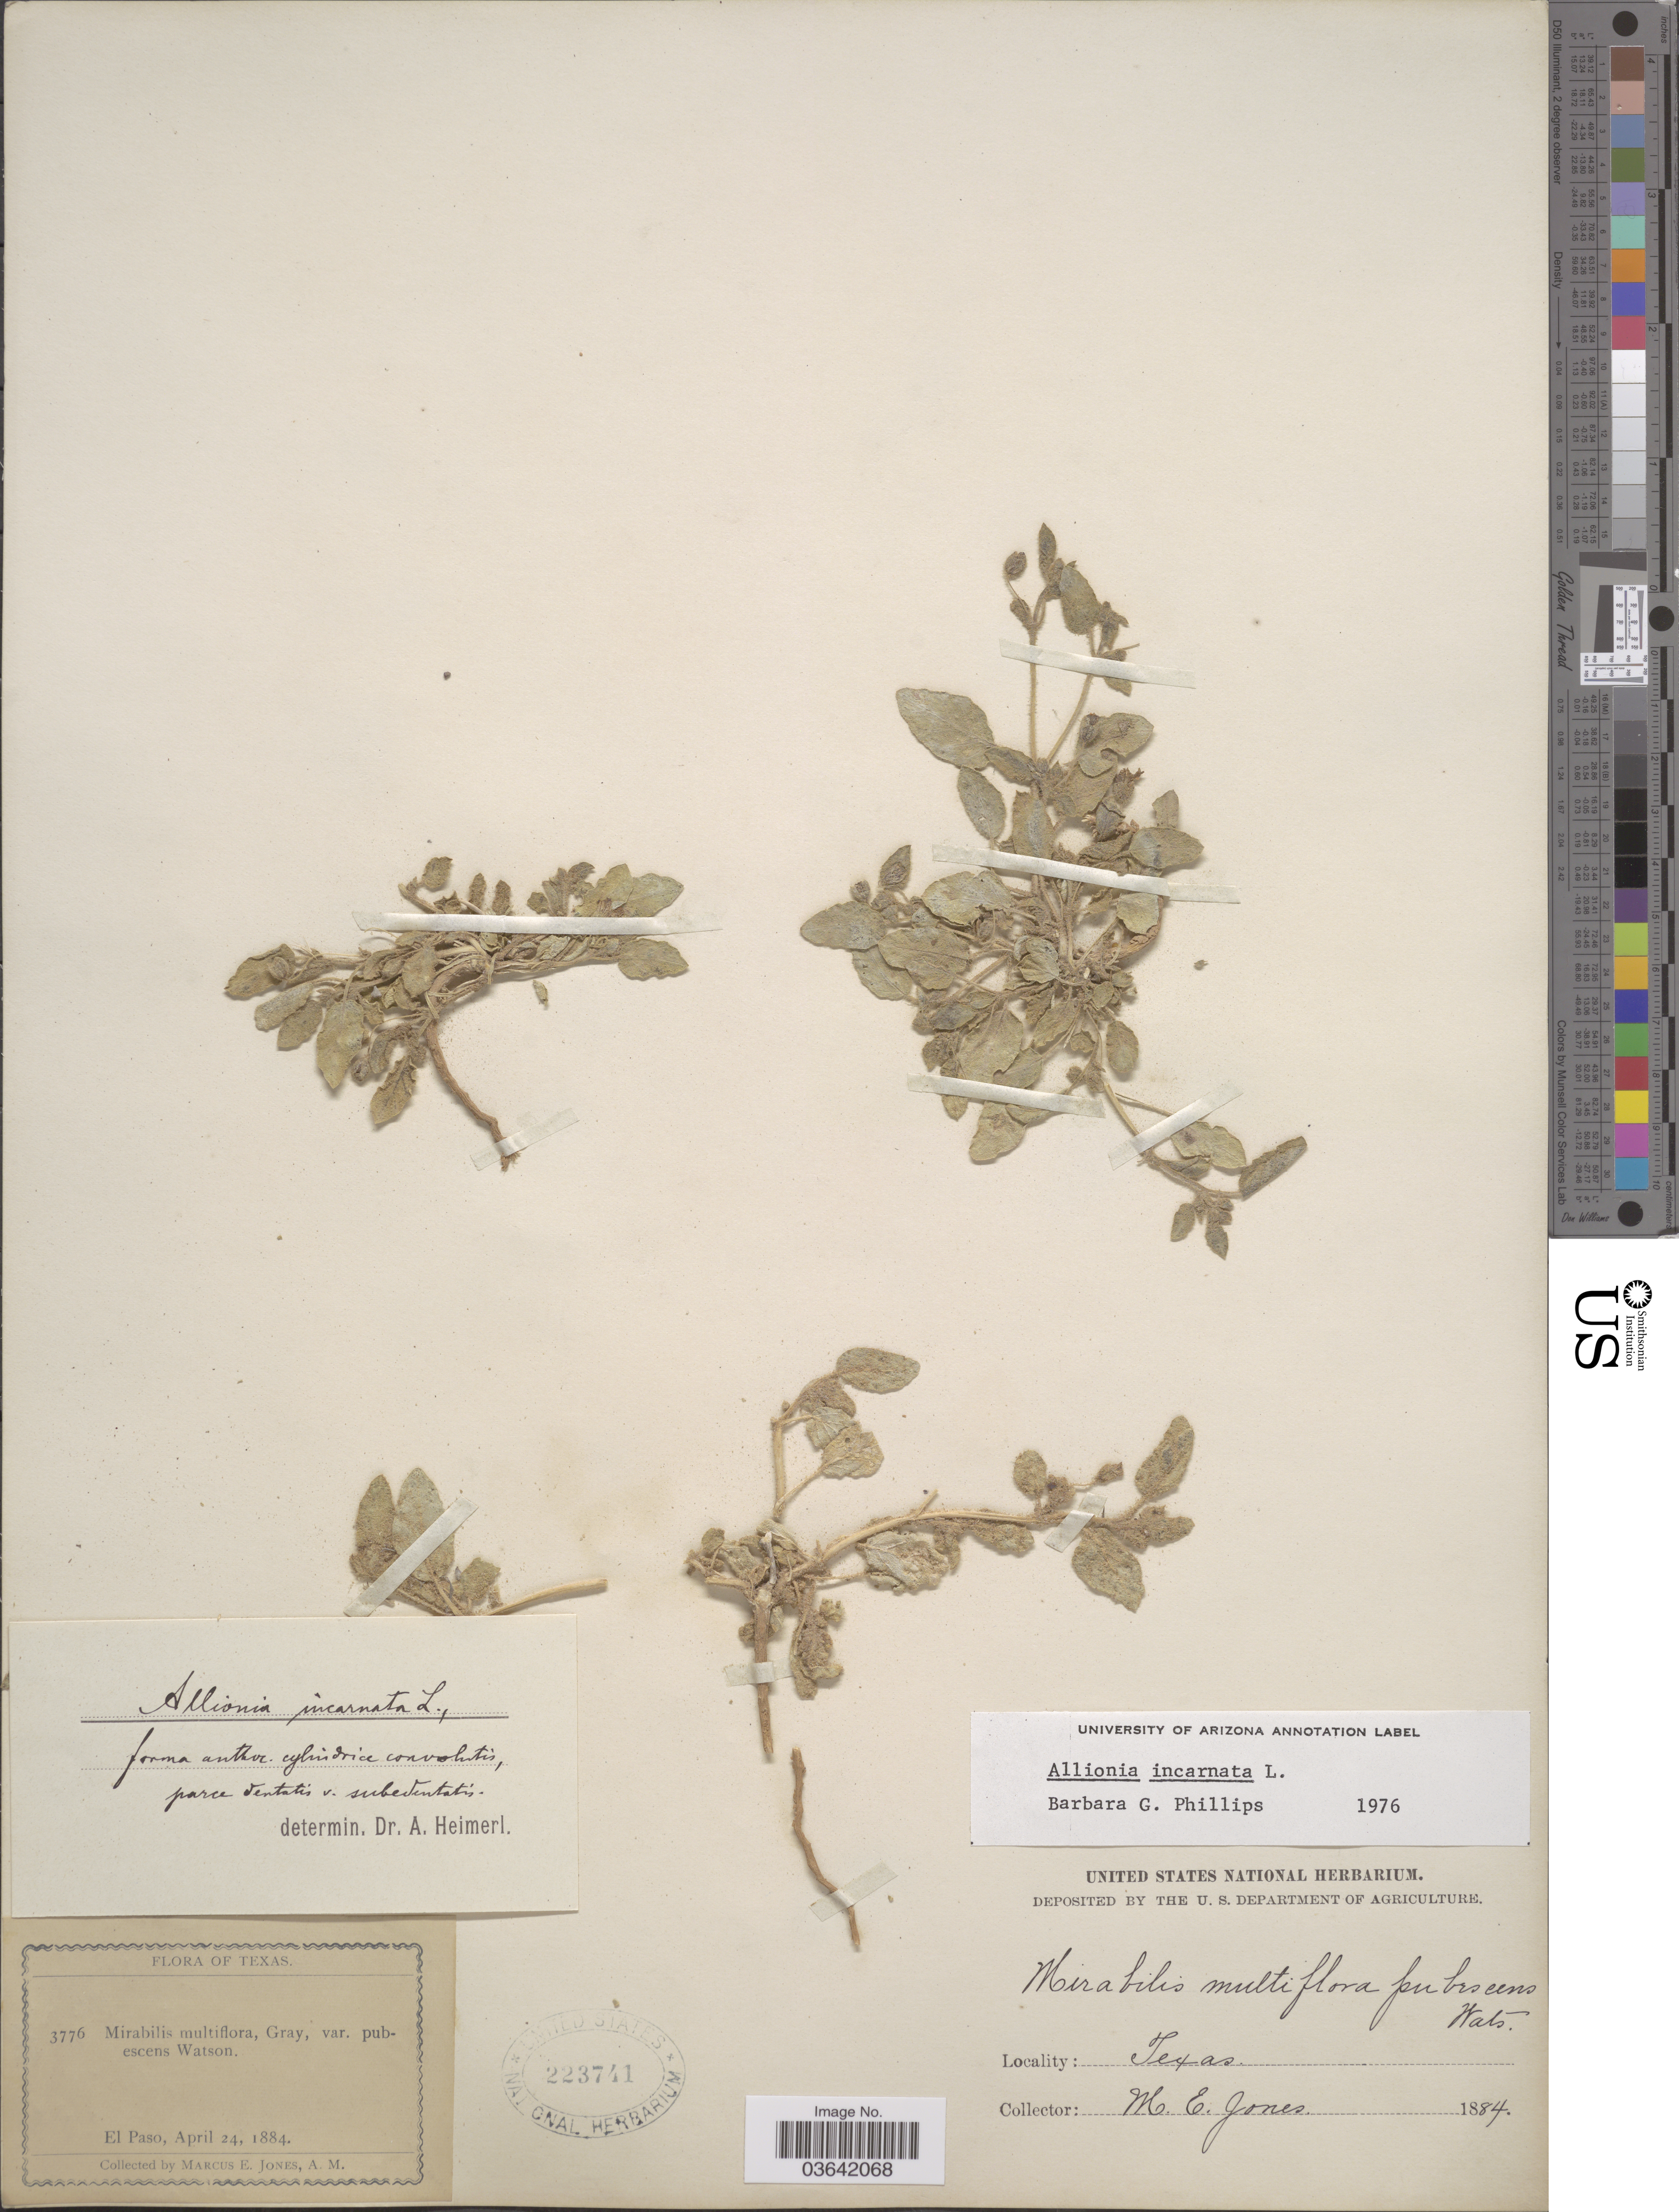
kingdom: Plantae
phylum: Tracheophyta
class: Magnoliopsida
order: Caryophyllales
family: Nyctaginaceae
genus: Allionia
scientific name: Allionia incarnata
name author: L.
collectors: M. E. Jones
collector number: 3776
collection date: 1884-04-24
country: United States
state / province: Texas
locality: El Paso.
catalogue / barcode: US 223741